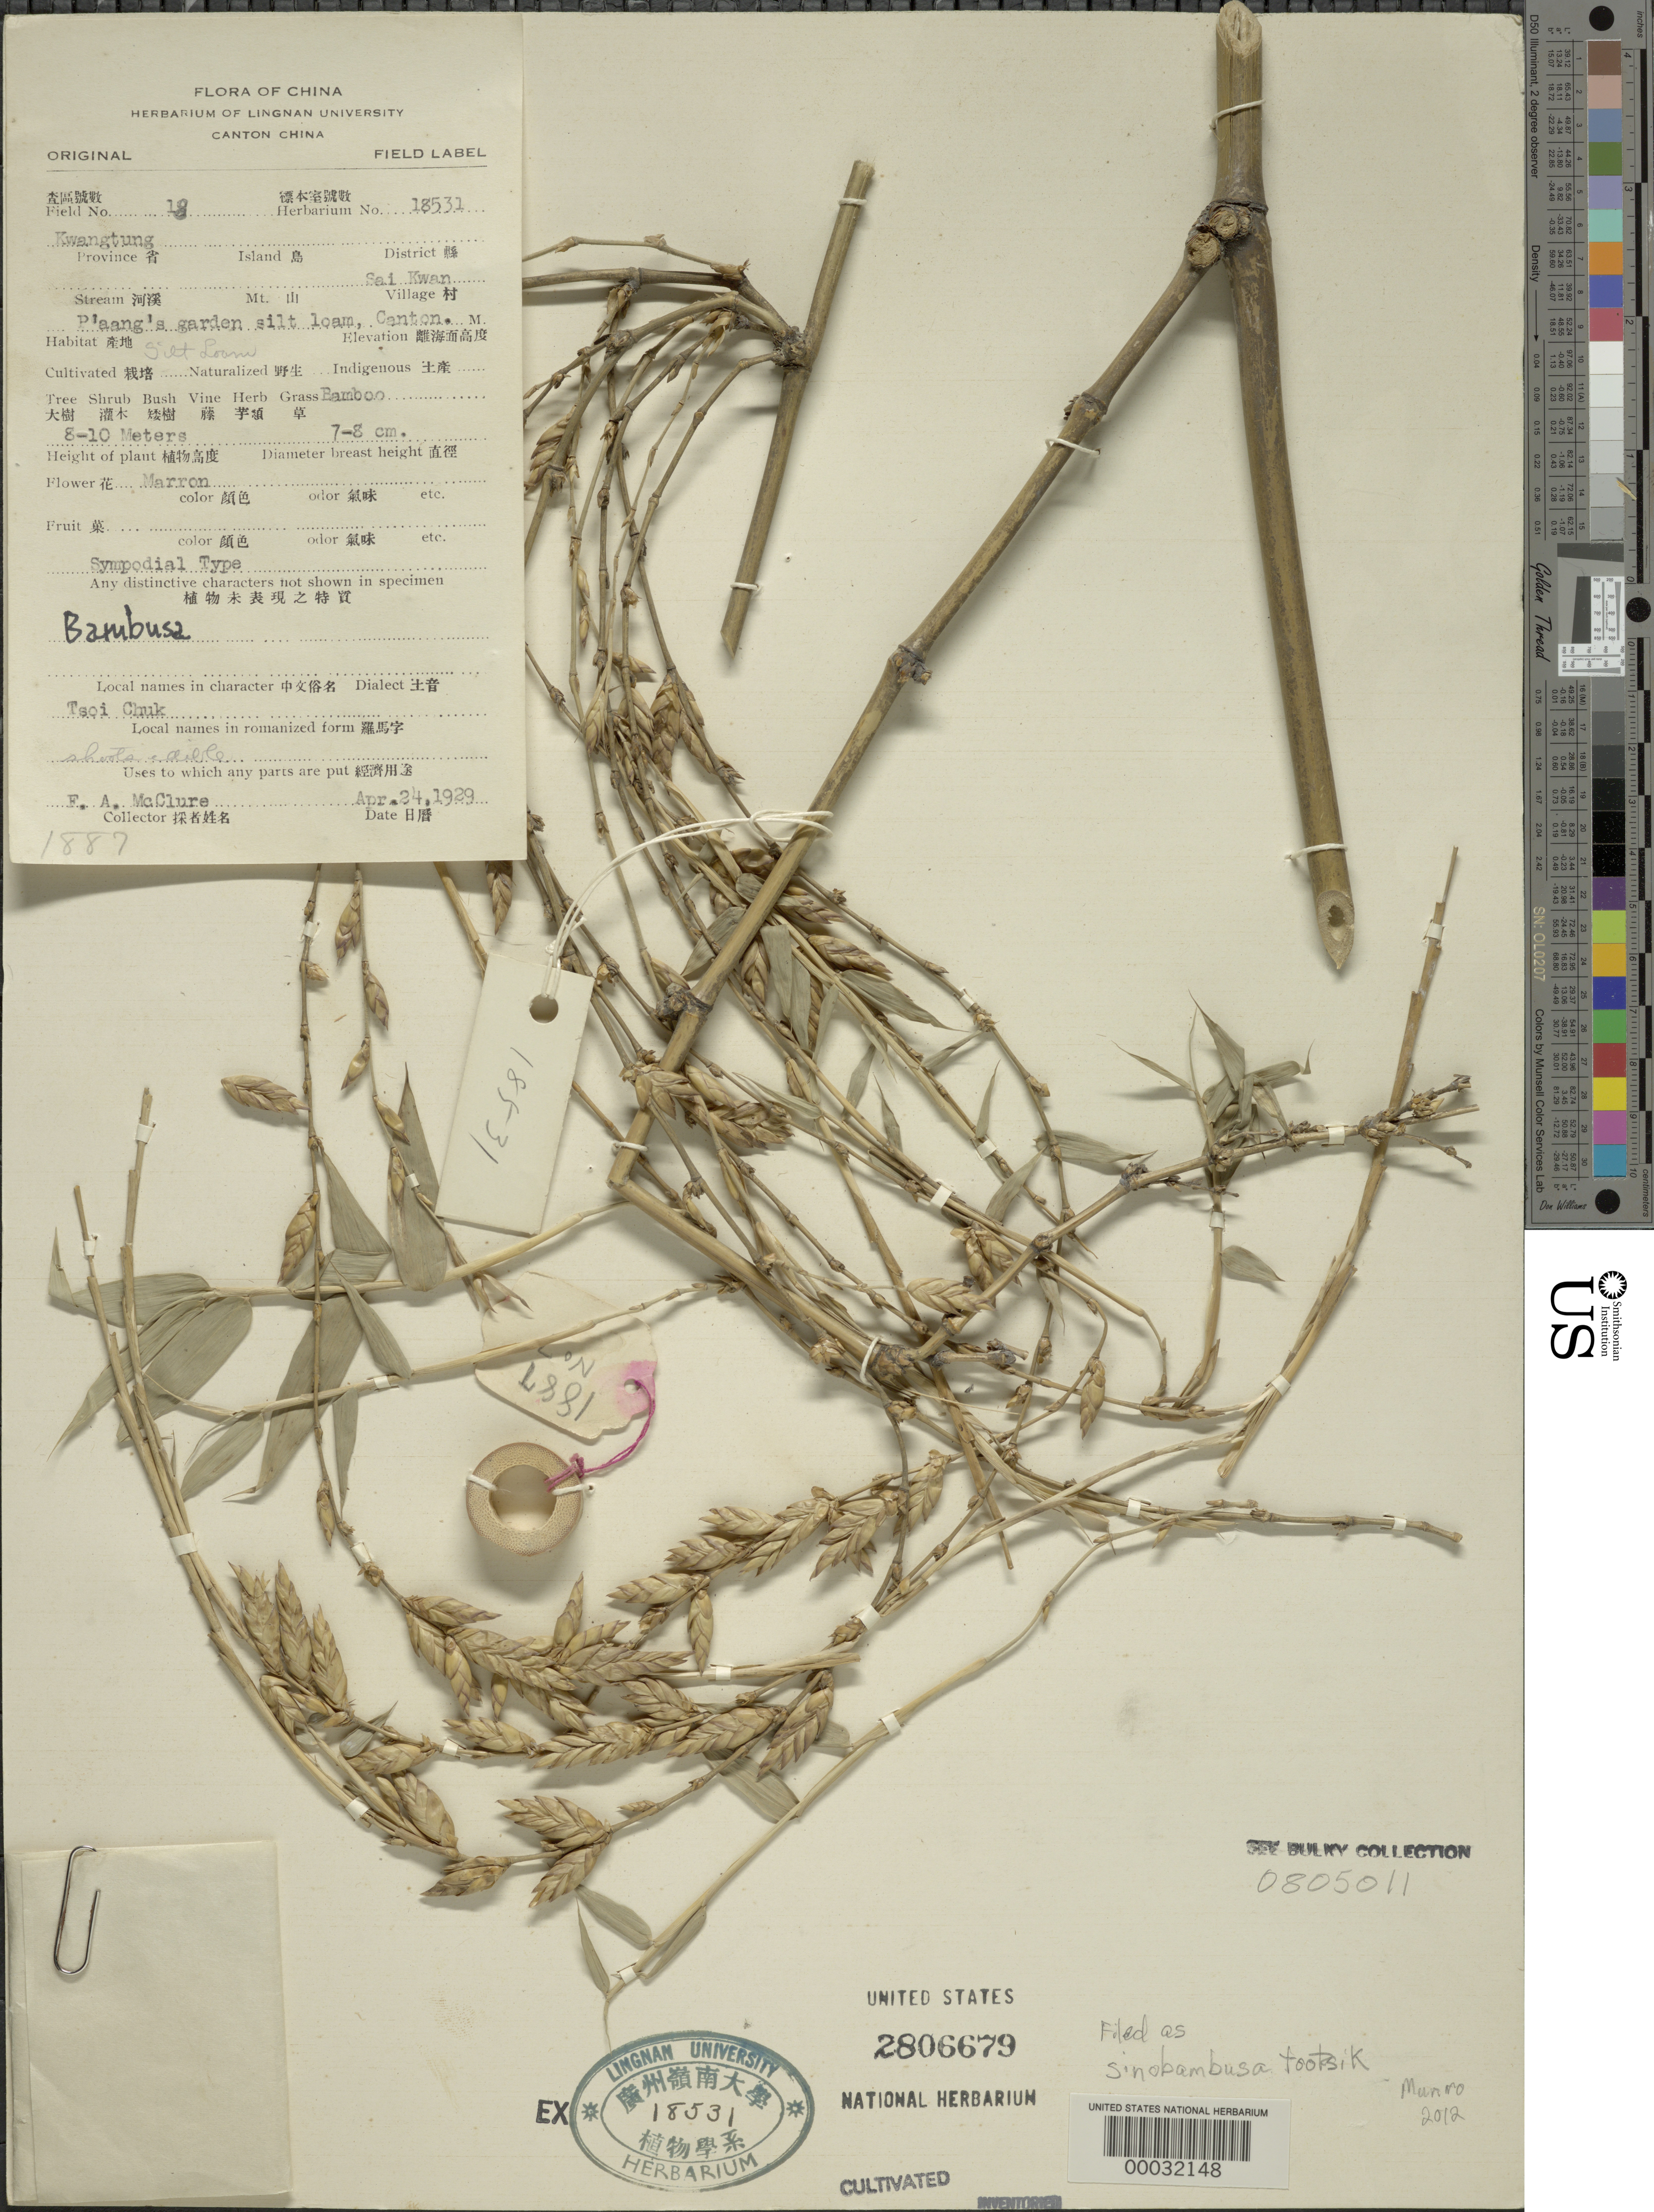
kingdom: Plantae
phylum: Tracheophyta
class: Liliopsida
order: Poales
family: Poaceae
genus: Sinobambusa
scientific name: Sinobambusa tootsik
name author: Makino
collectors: F. A. McClure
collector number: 18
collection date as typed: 24 Apr 1929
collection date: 1929-04-24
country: China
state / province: Guangdong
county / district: Sai Kwan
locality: P'aang's Garden-canton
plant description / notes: B.G. 1887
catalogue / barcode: US 2806679